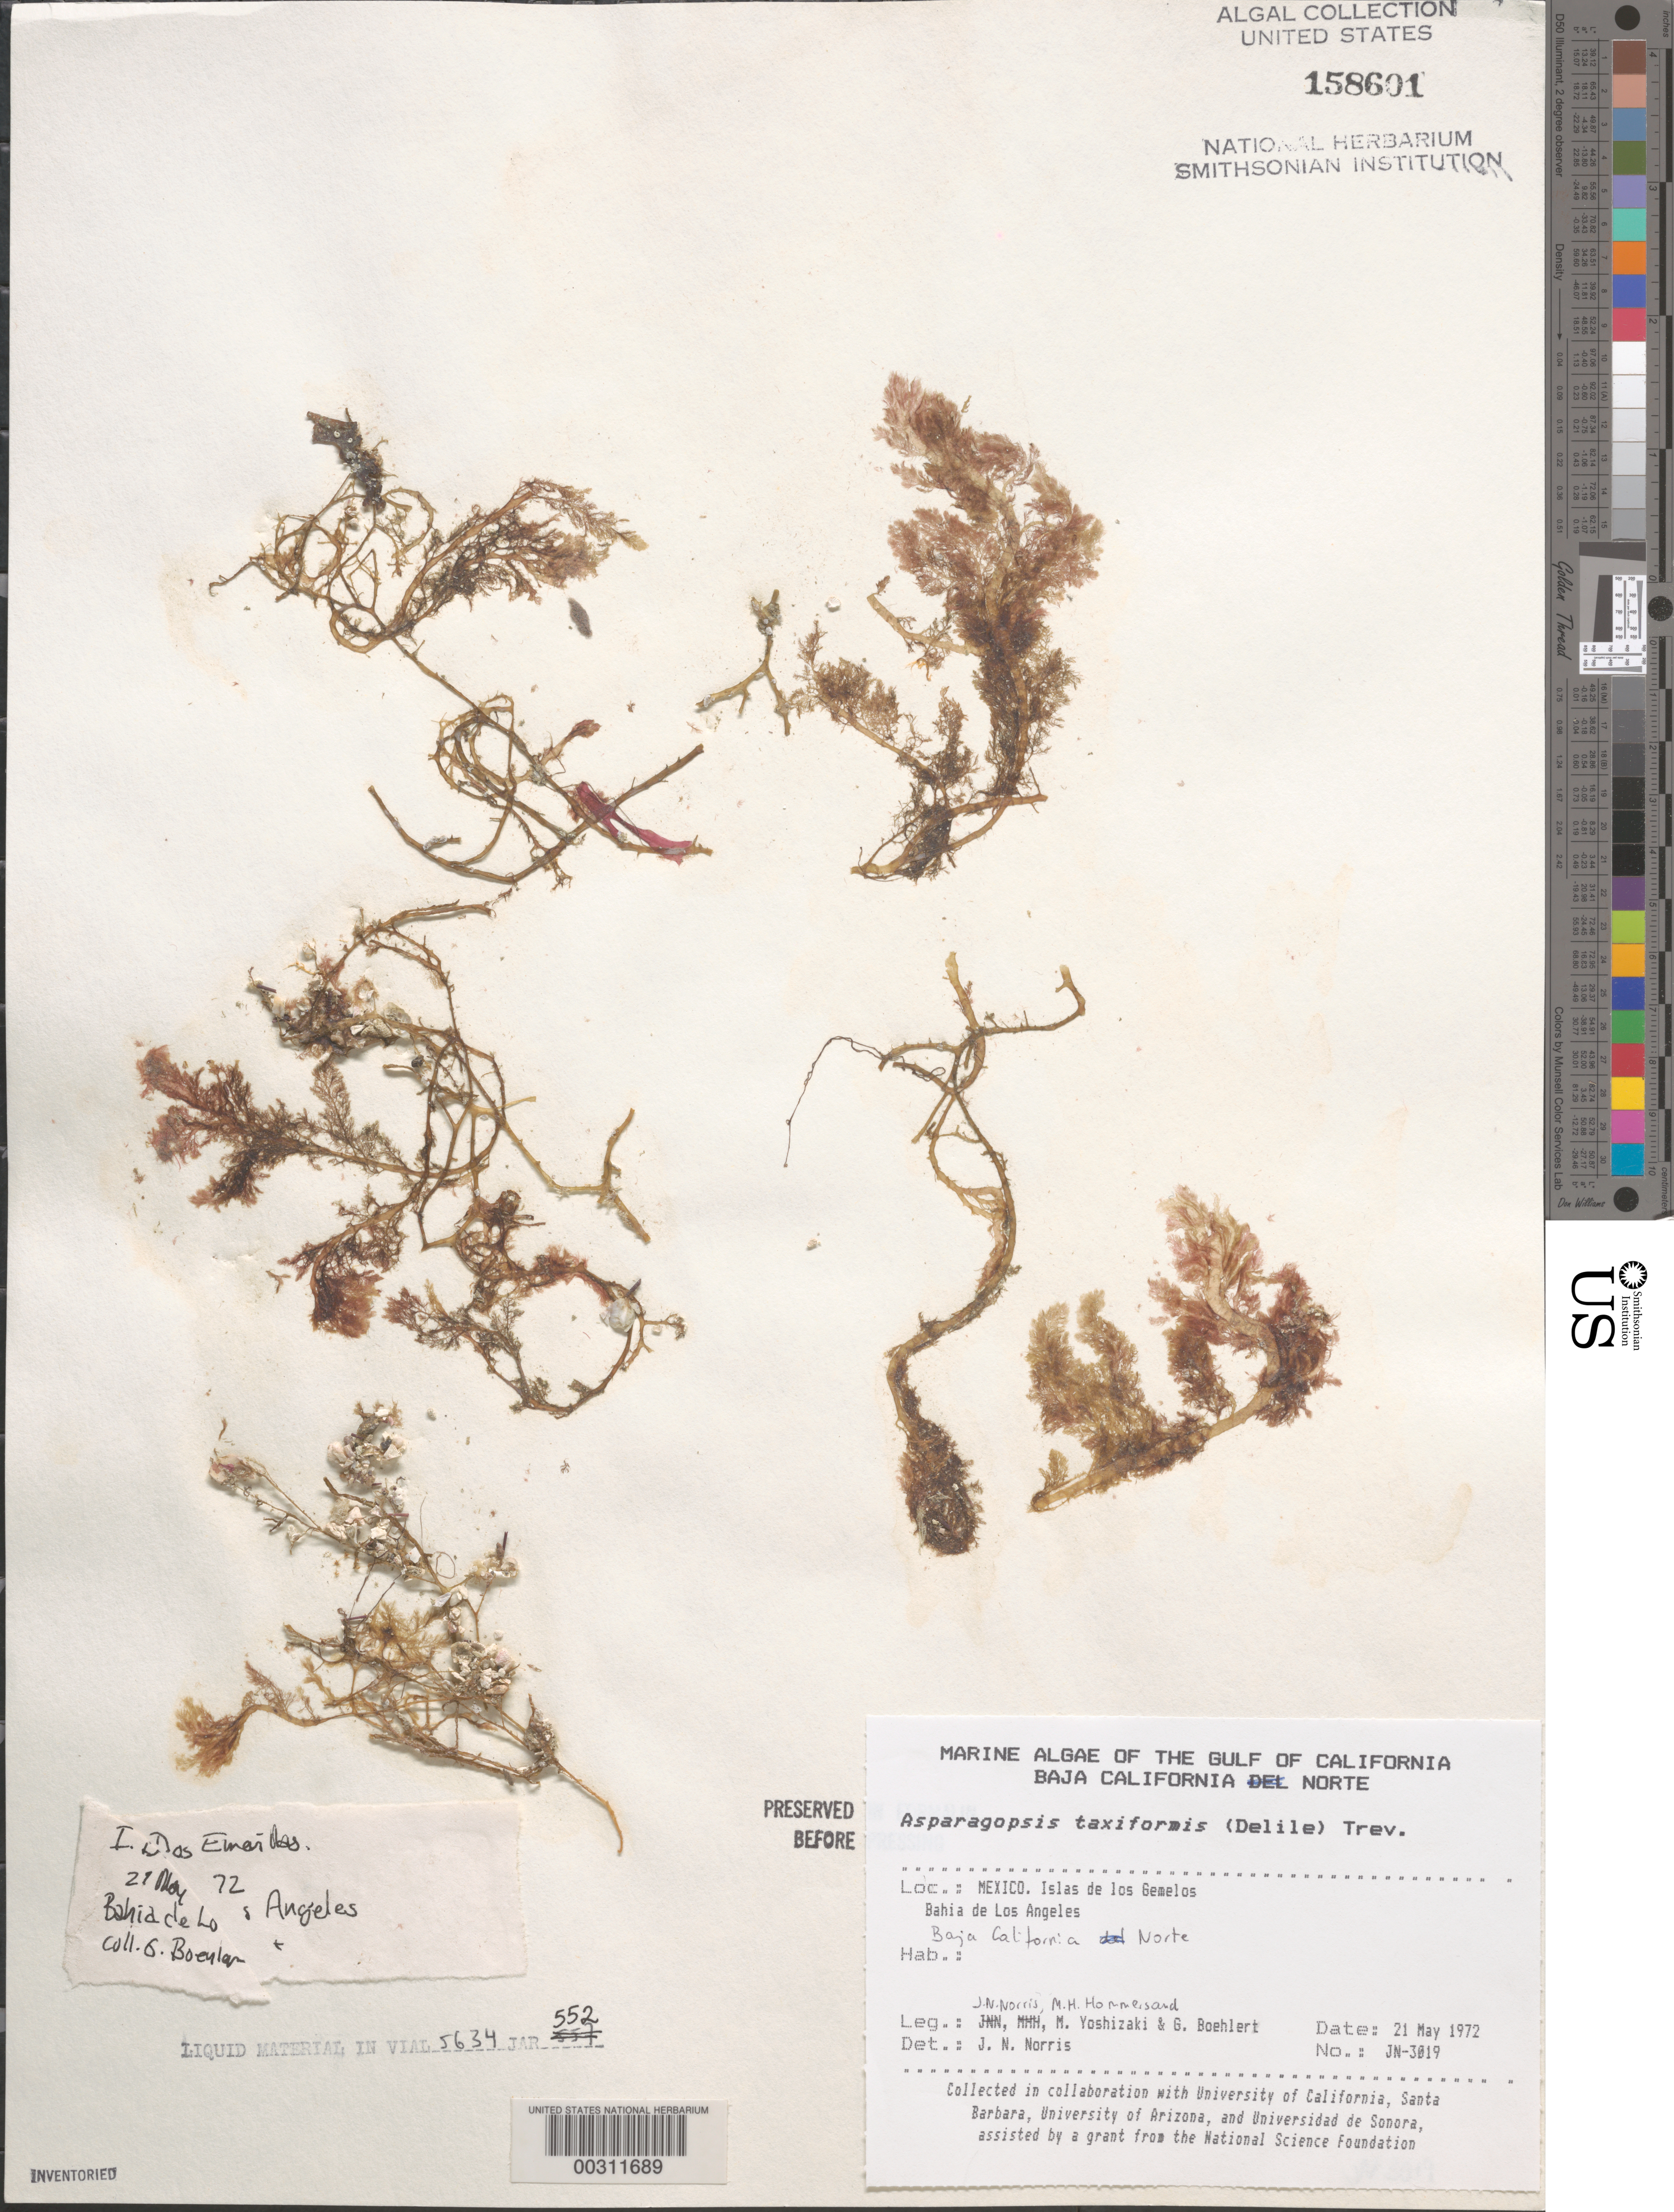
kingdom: Plantae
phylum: Rhodophyta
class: Florideophyceae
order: Bonnemaisoniales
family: Bonnemaisoniaceae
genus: Asparagopsis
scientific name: Asparagopsis taxiformis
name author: (Delile) Trevis.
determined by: Norris, James N.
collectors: J. N. Norris, M. H. Hommersand, M. Yoshizaki & G. Boehlert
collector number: JN-3019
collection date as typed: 21 May 1972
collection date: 1972-05-21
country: Mexico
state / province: Baja California Norte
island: Isla de Los Gemelitos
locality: Bahia de los Angeles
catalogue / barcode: US 158601